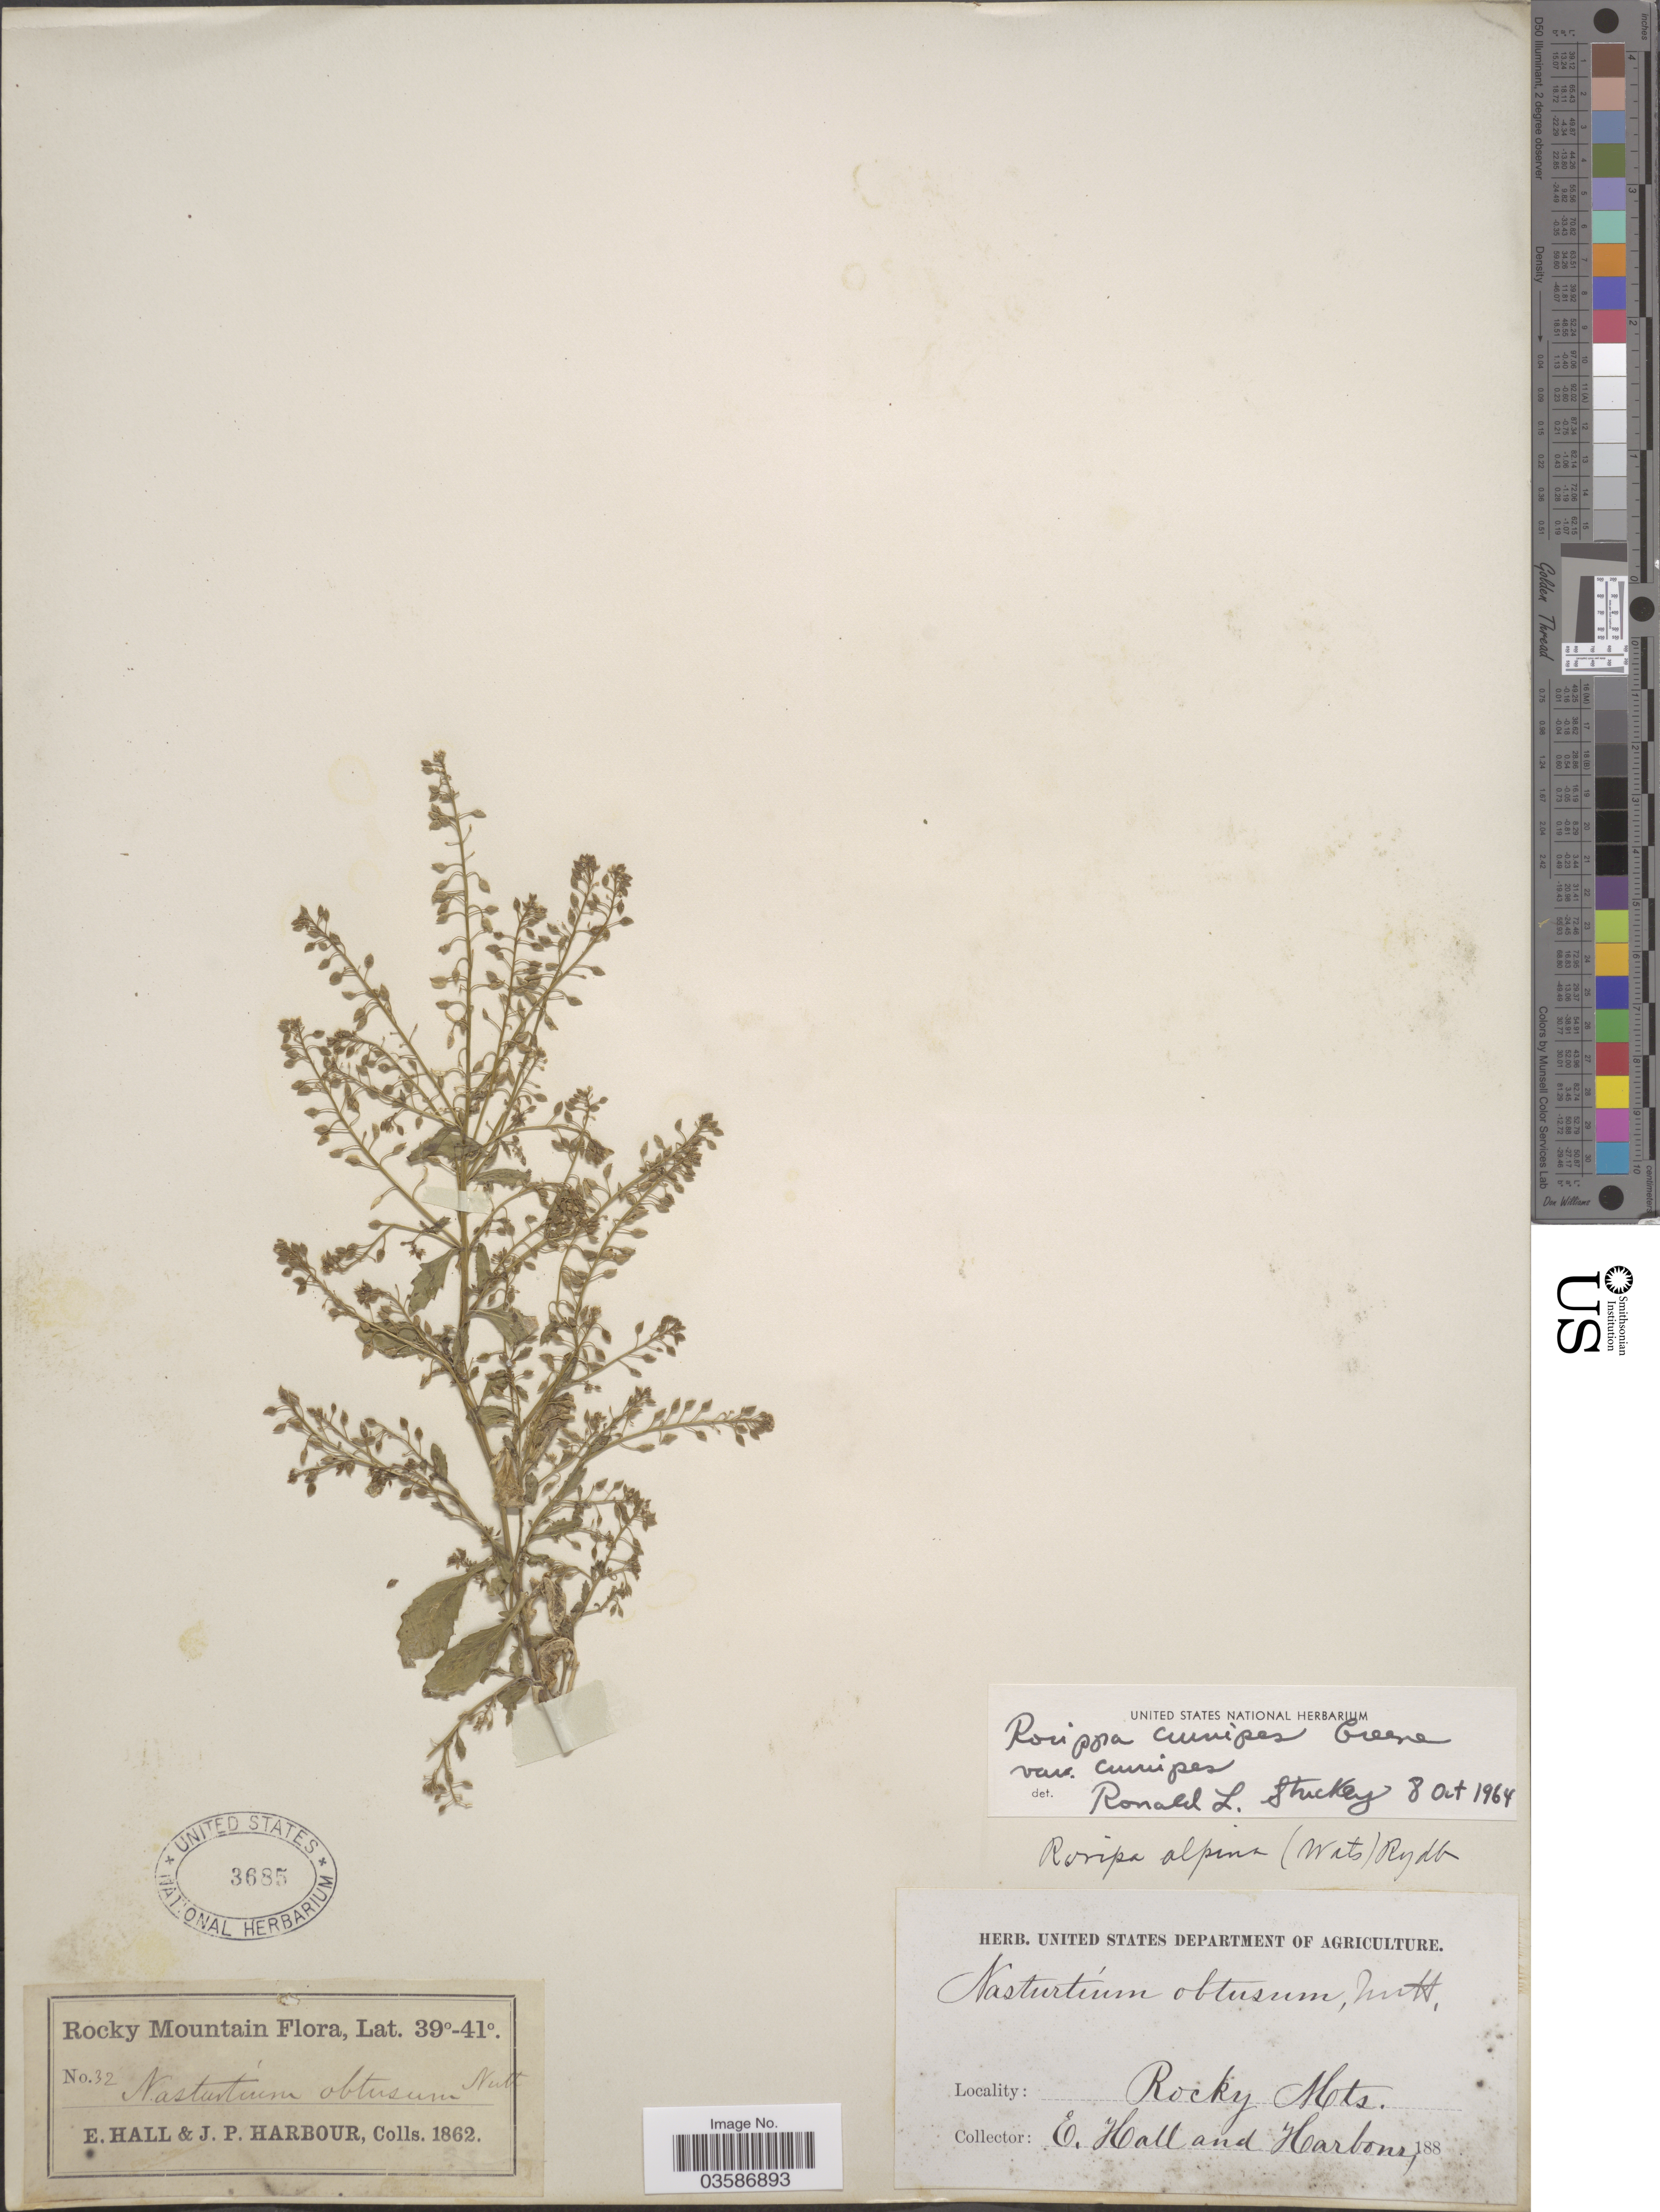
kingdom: Plantae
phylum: Tracheophyta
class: Magnoliopsida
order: Brassicales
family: Brassicaceae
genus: Rorippa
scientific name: Rorippa curvipes var. curvipes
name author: Greene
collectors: E. Hall & J. Harbour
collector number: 32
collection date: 1862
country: United States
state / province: Colorado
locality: Rocky Mountain.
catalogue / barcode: US 3685